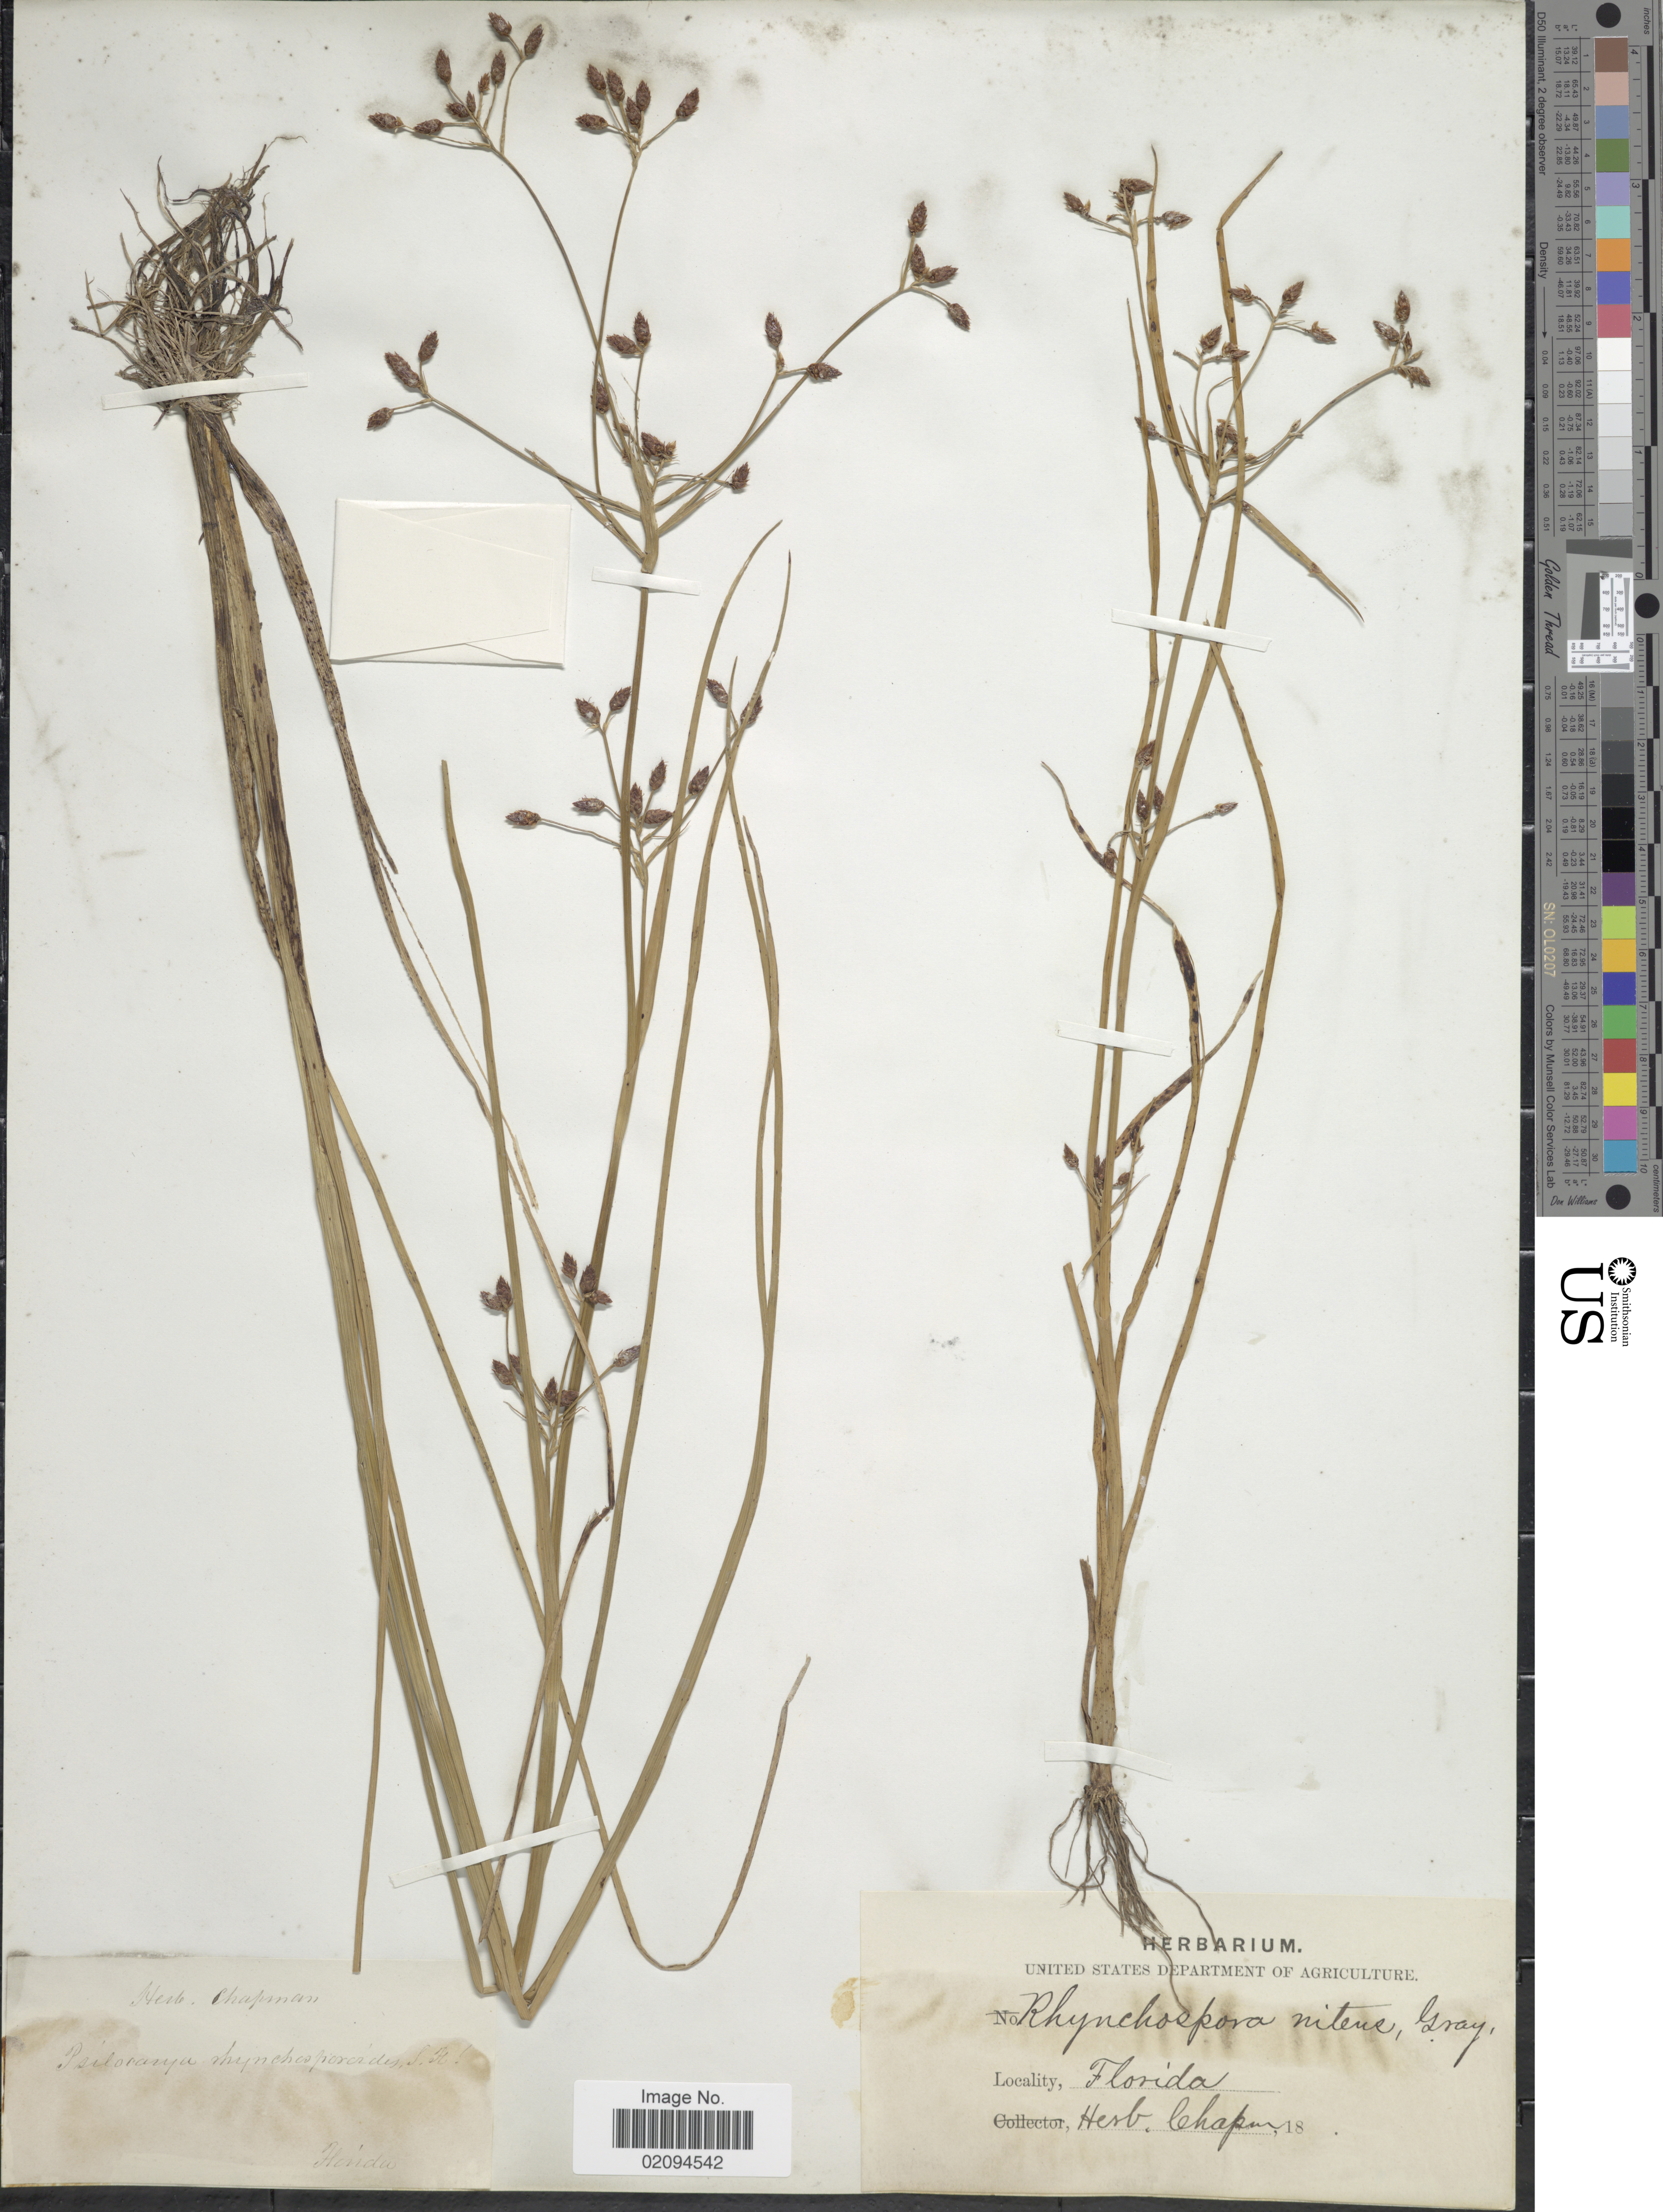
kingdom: Plantae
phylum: Tracheophyta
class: Liliopsida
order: Poales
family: Cyperaceae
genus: Rhynchospora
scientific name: Rhynchospora nitens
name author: (Vahl) A. Gray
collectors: ex herb. Chapman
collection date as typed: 18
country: United States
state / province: Florida